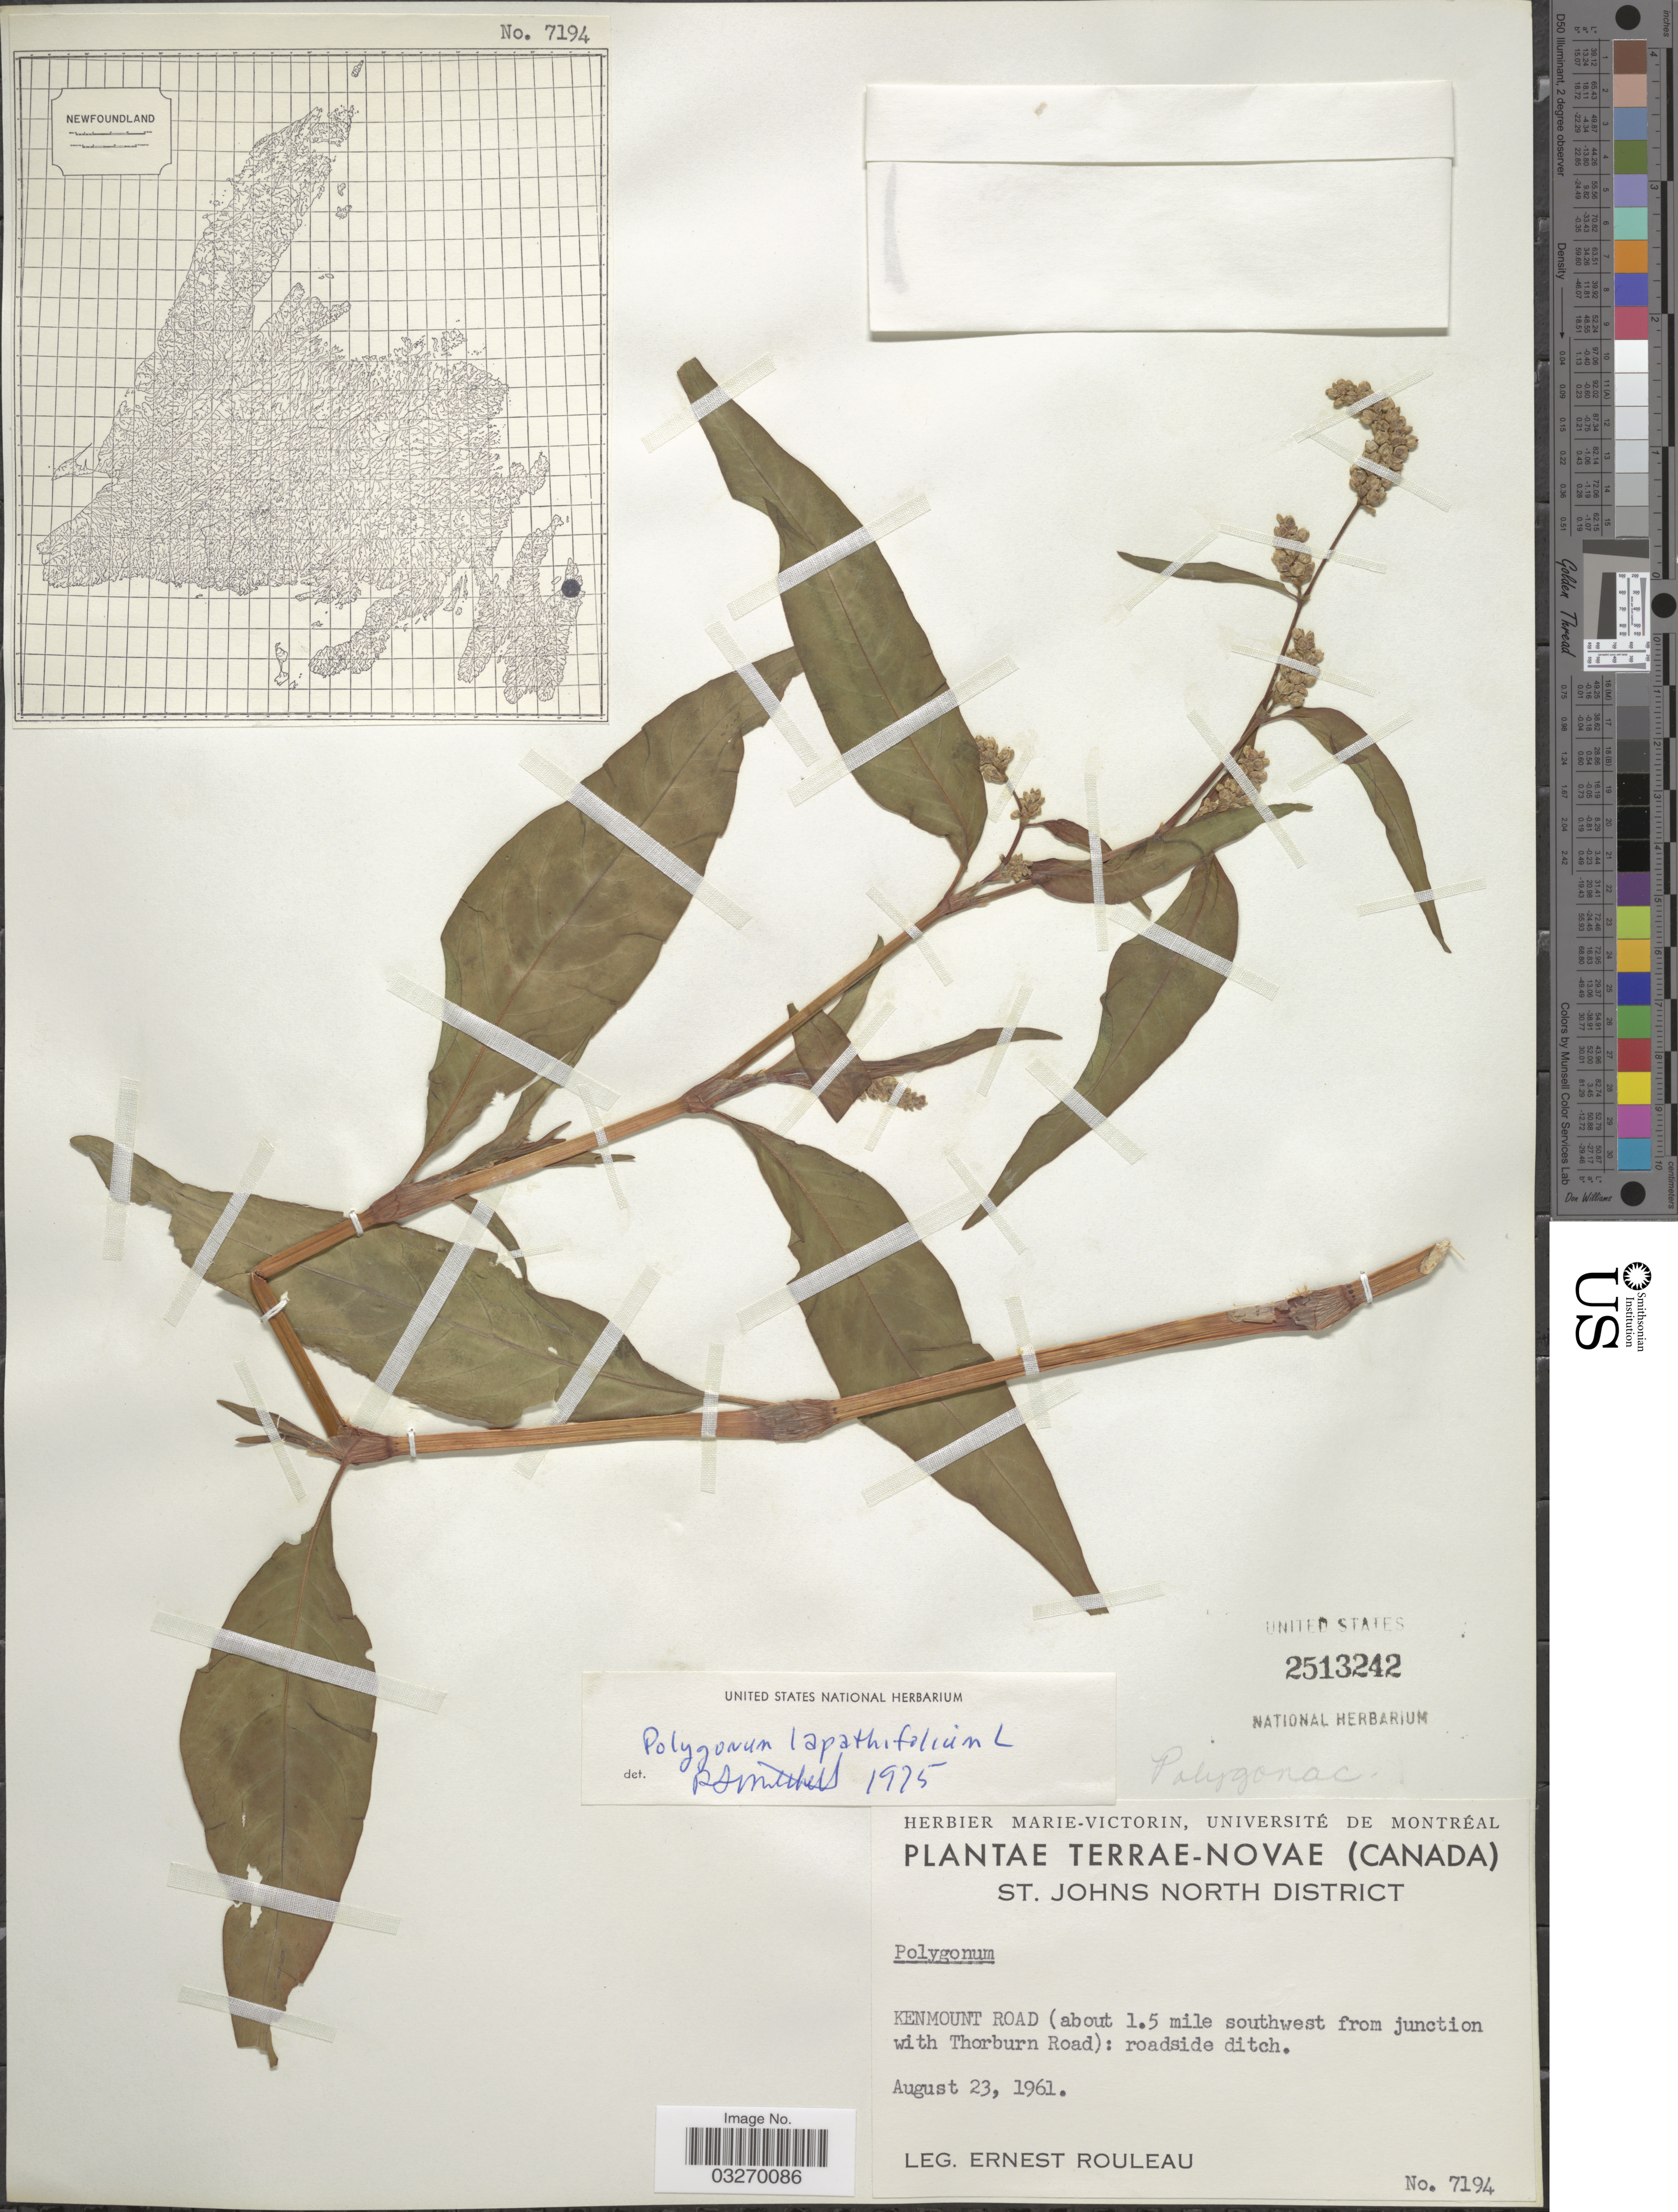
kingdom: Plantae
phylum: Tracheophyta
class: Magnoliopsida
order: Caryophyllales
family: Polygonaceae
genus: Persicaria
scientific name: Persicaria lapathifolia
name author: (L.) Delarbre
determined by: Atha, D. E.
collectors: J. Rouleau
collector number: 7194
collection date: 1961-08-23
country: Canada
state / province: Newfoundland and Labrador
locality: Terrae-Novae. St. Johns North District. Kenmount Road (about 1.5 mile southwest from junction with Thorburn Road): roadside ditch.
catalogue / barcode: US 2513242